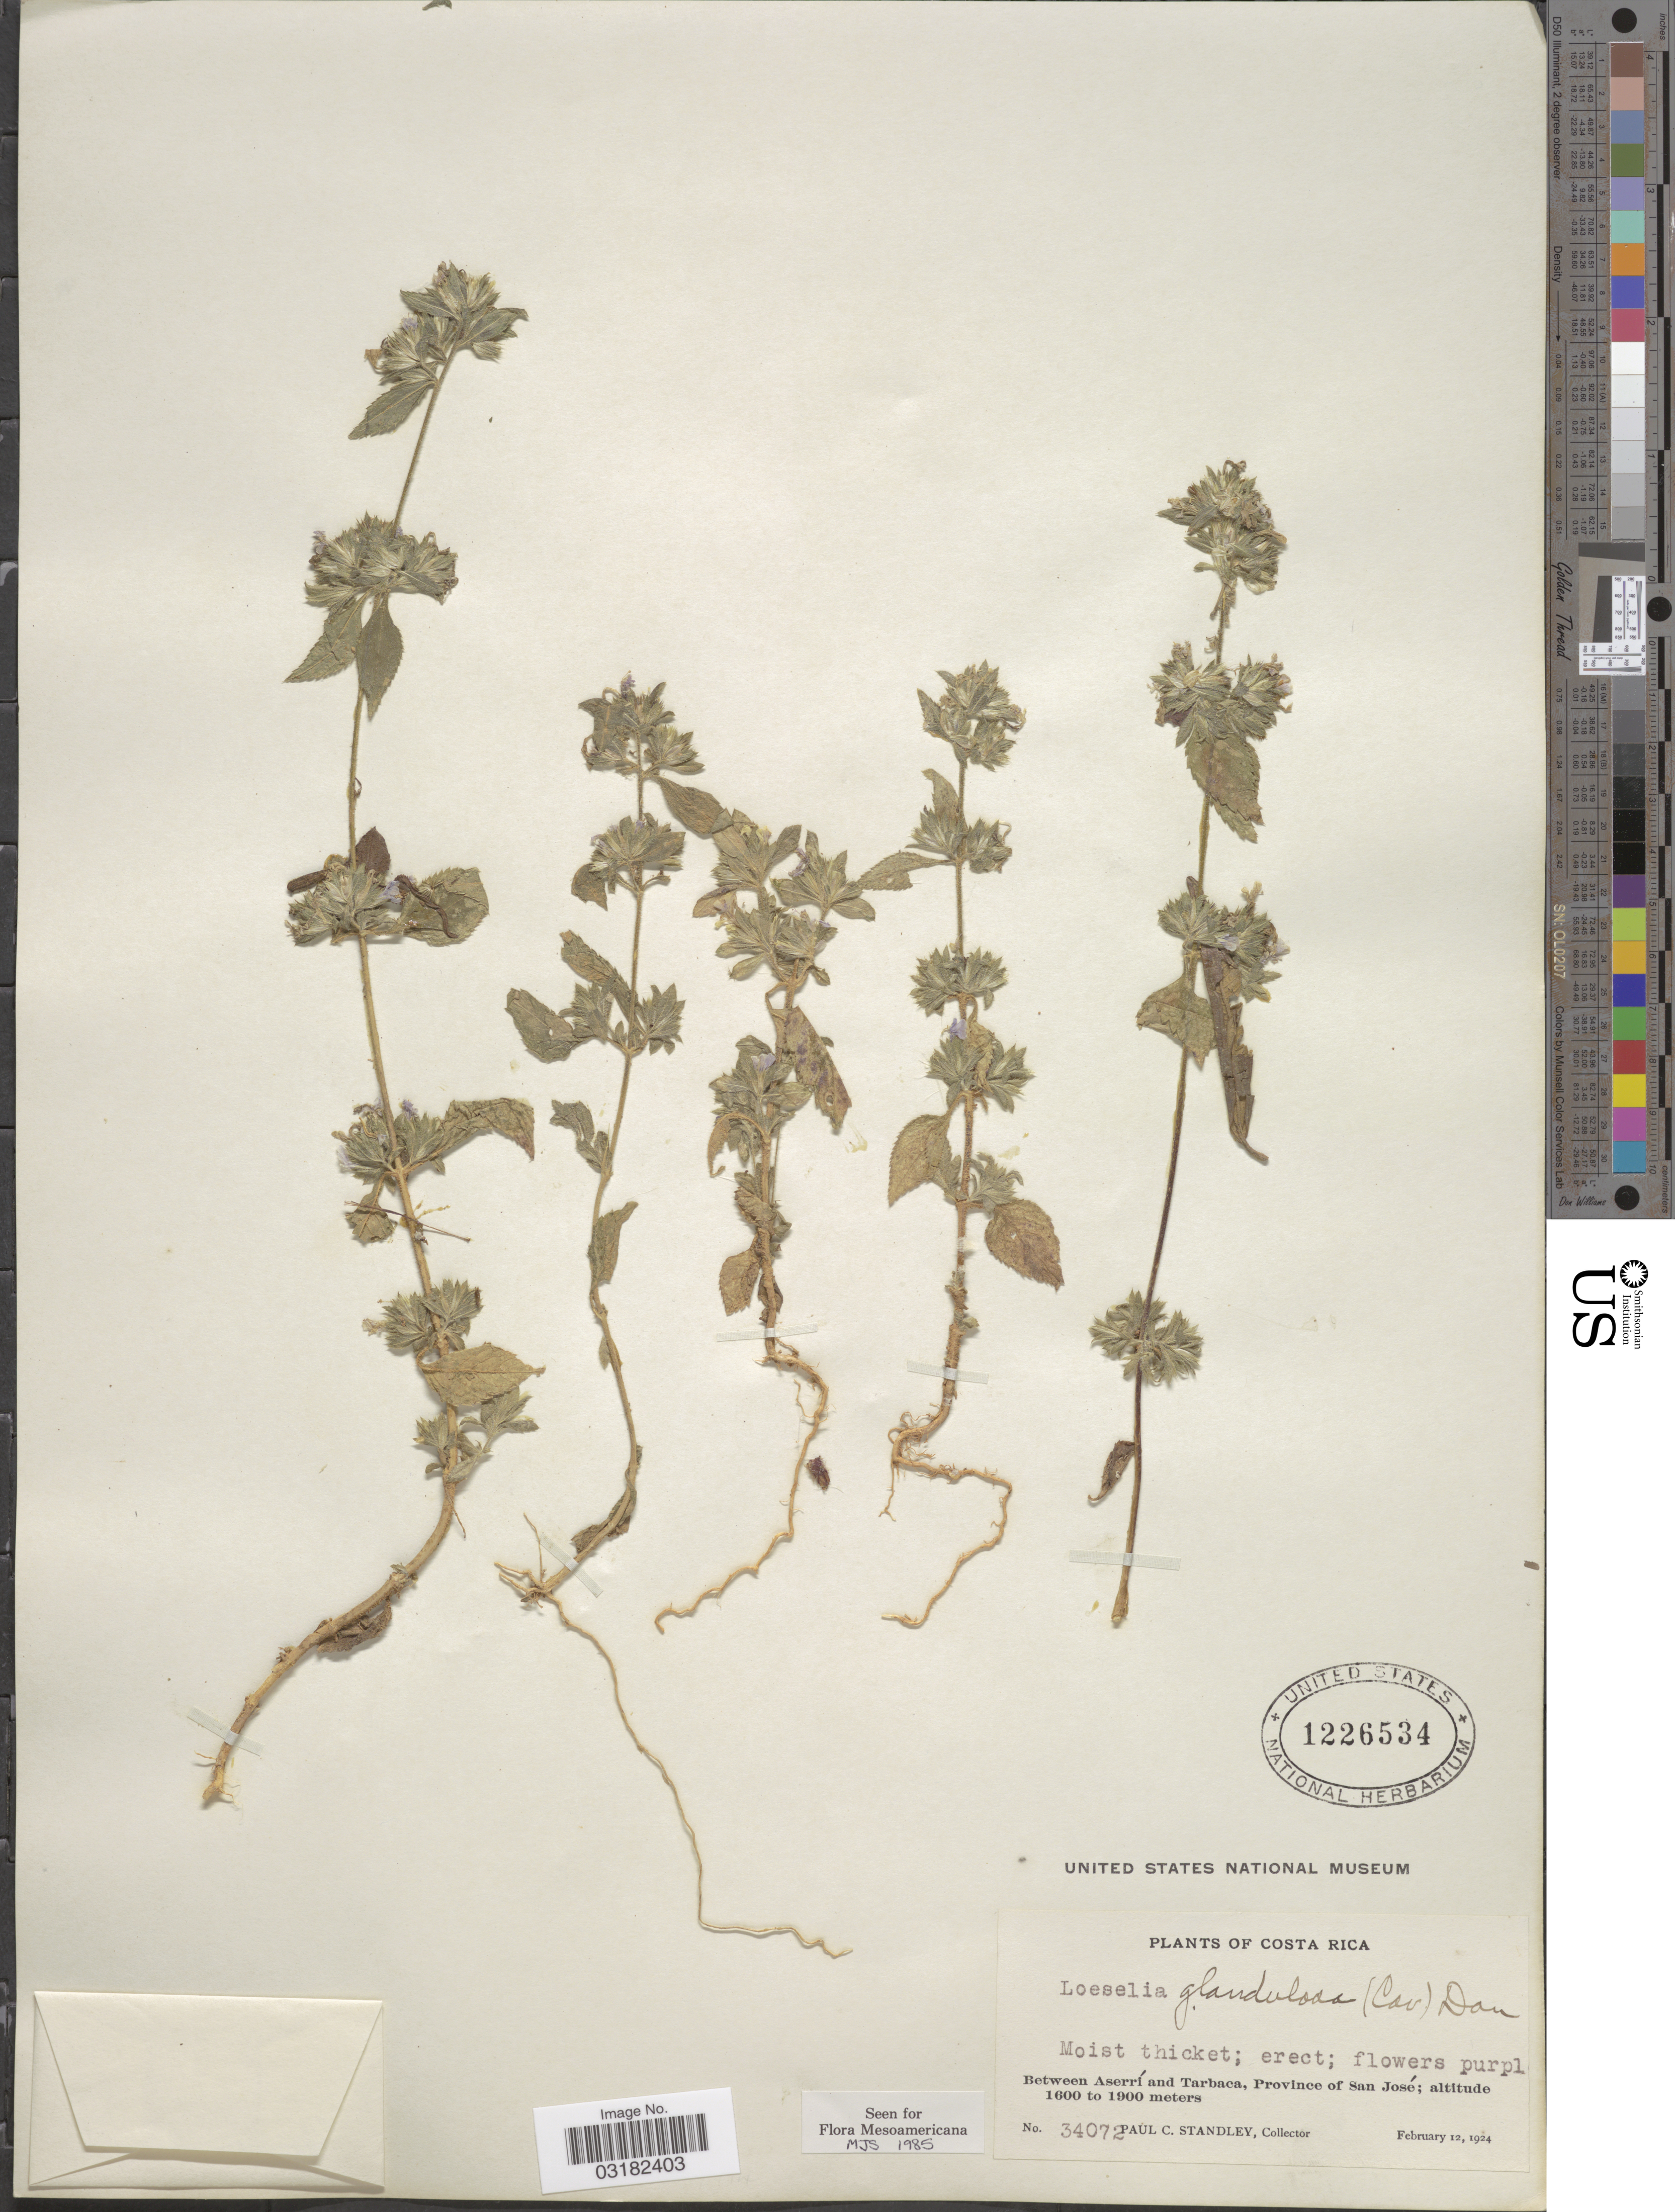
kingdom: Plantae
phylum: Tracheophyta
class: Magnoliopsida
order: Ericales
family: Polemoniaceae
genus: Loeselia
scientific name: Loeselia glandulosa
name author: (Cav.) G. Don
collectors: P. C. Standley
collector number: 34072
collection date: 1924-02-12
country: Costa Rica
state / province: San José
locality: Between Aserrí and Tarbaca.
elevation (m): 1600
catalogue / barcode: US 1226534